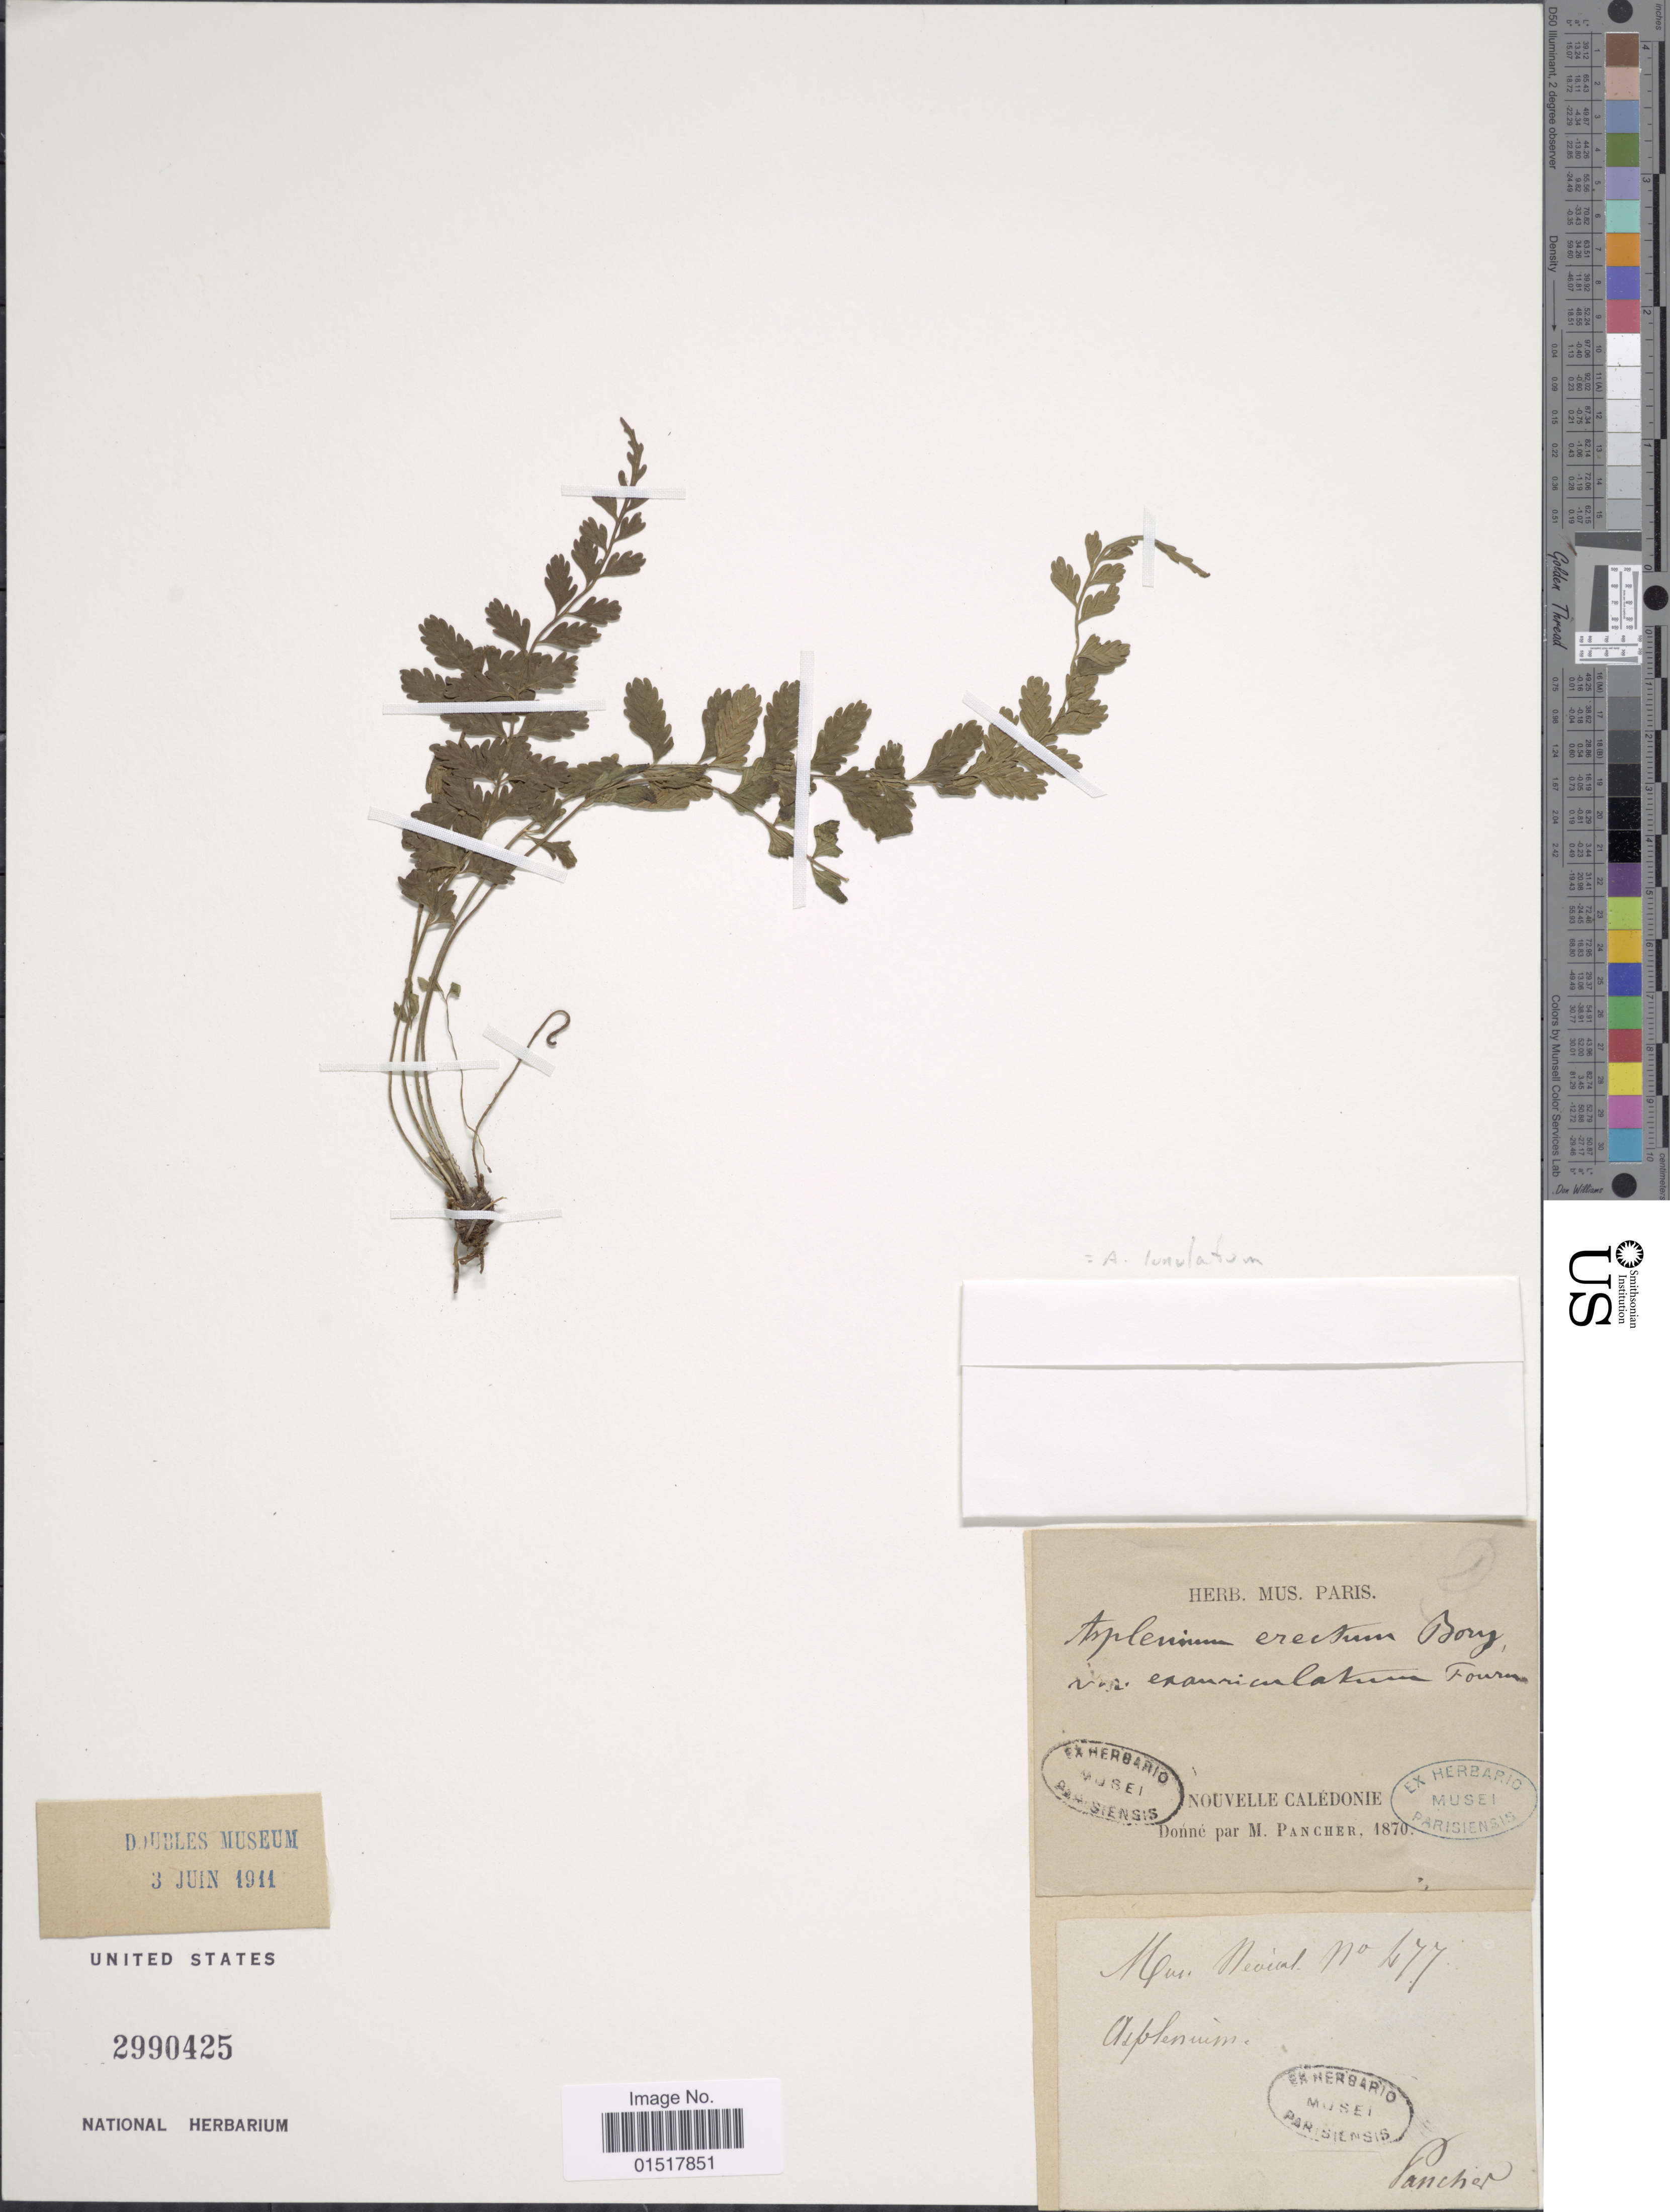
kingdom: Plantae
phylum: Tracheophyta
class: Polypodiopsida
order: Polypodiales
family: Aspleniaceae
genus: Asplenium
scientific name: Asplenium lunulatum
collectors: M. Pancher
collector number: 477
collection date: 1870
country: New Caledonia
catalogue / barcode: US 2990425